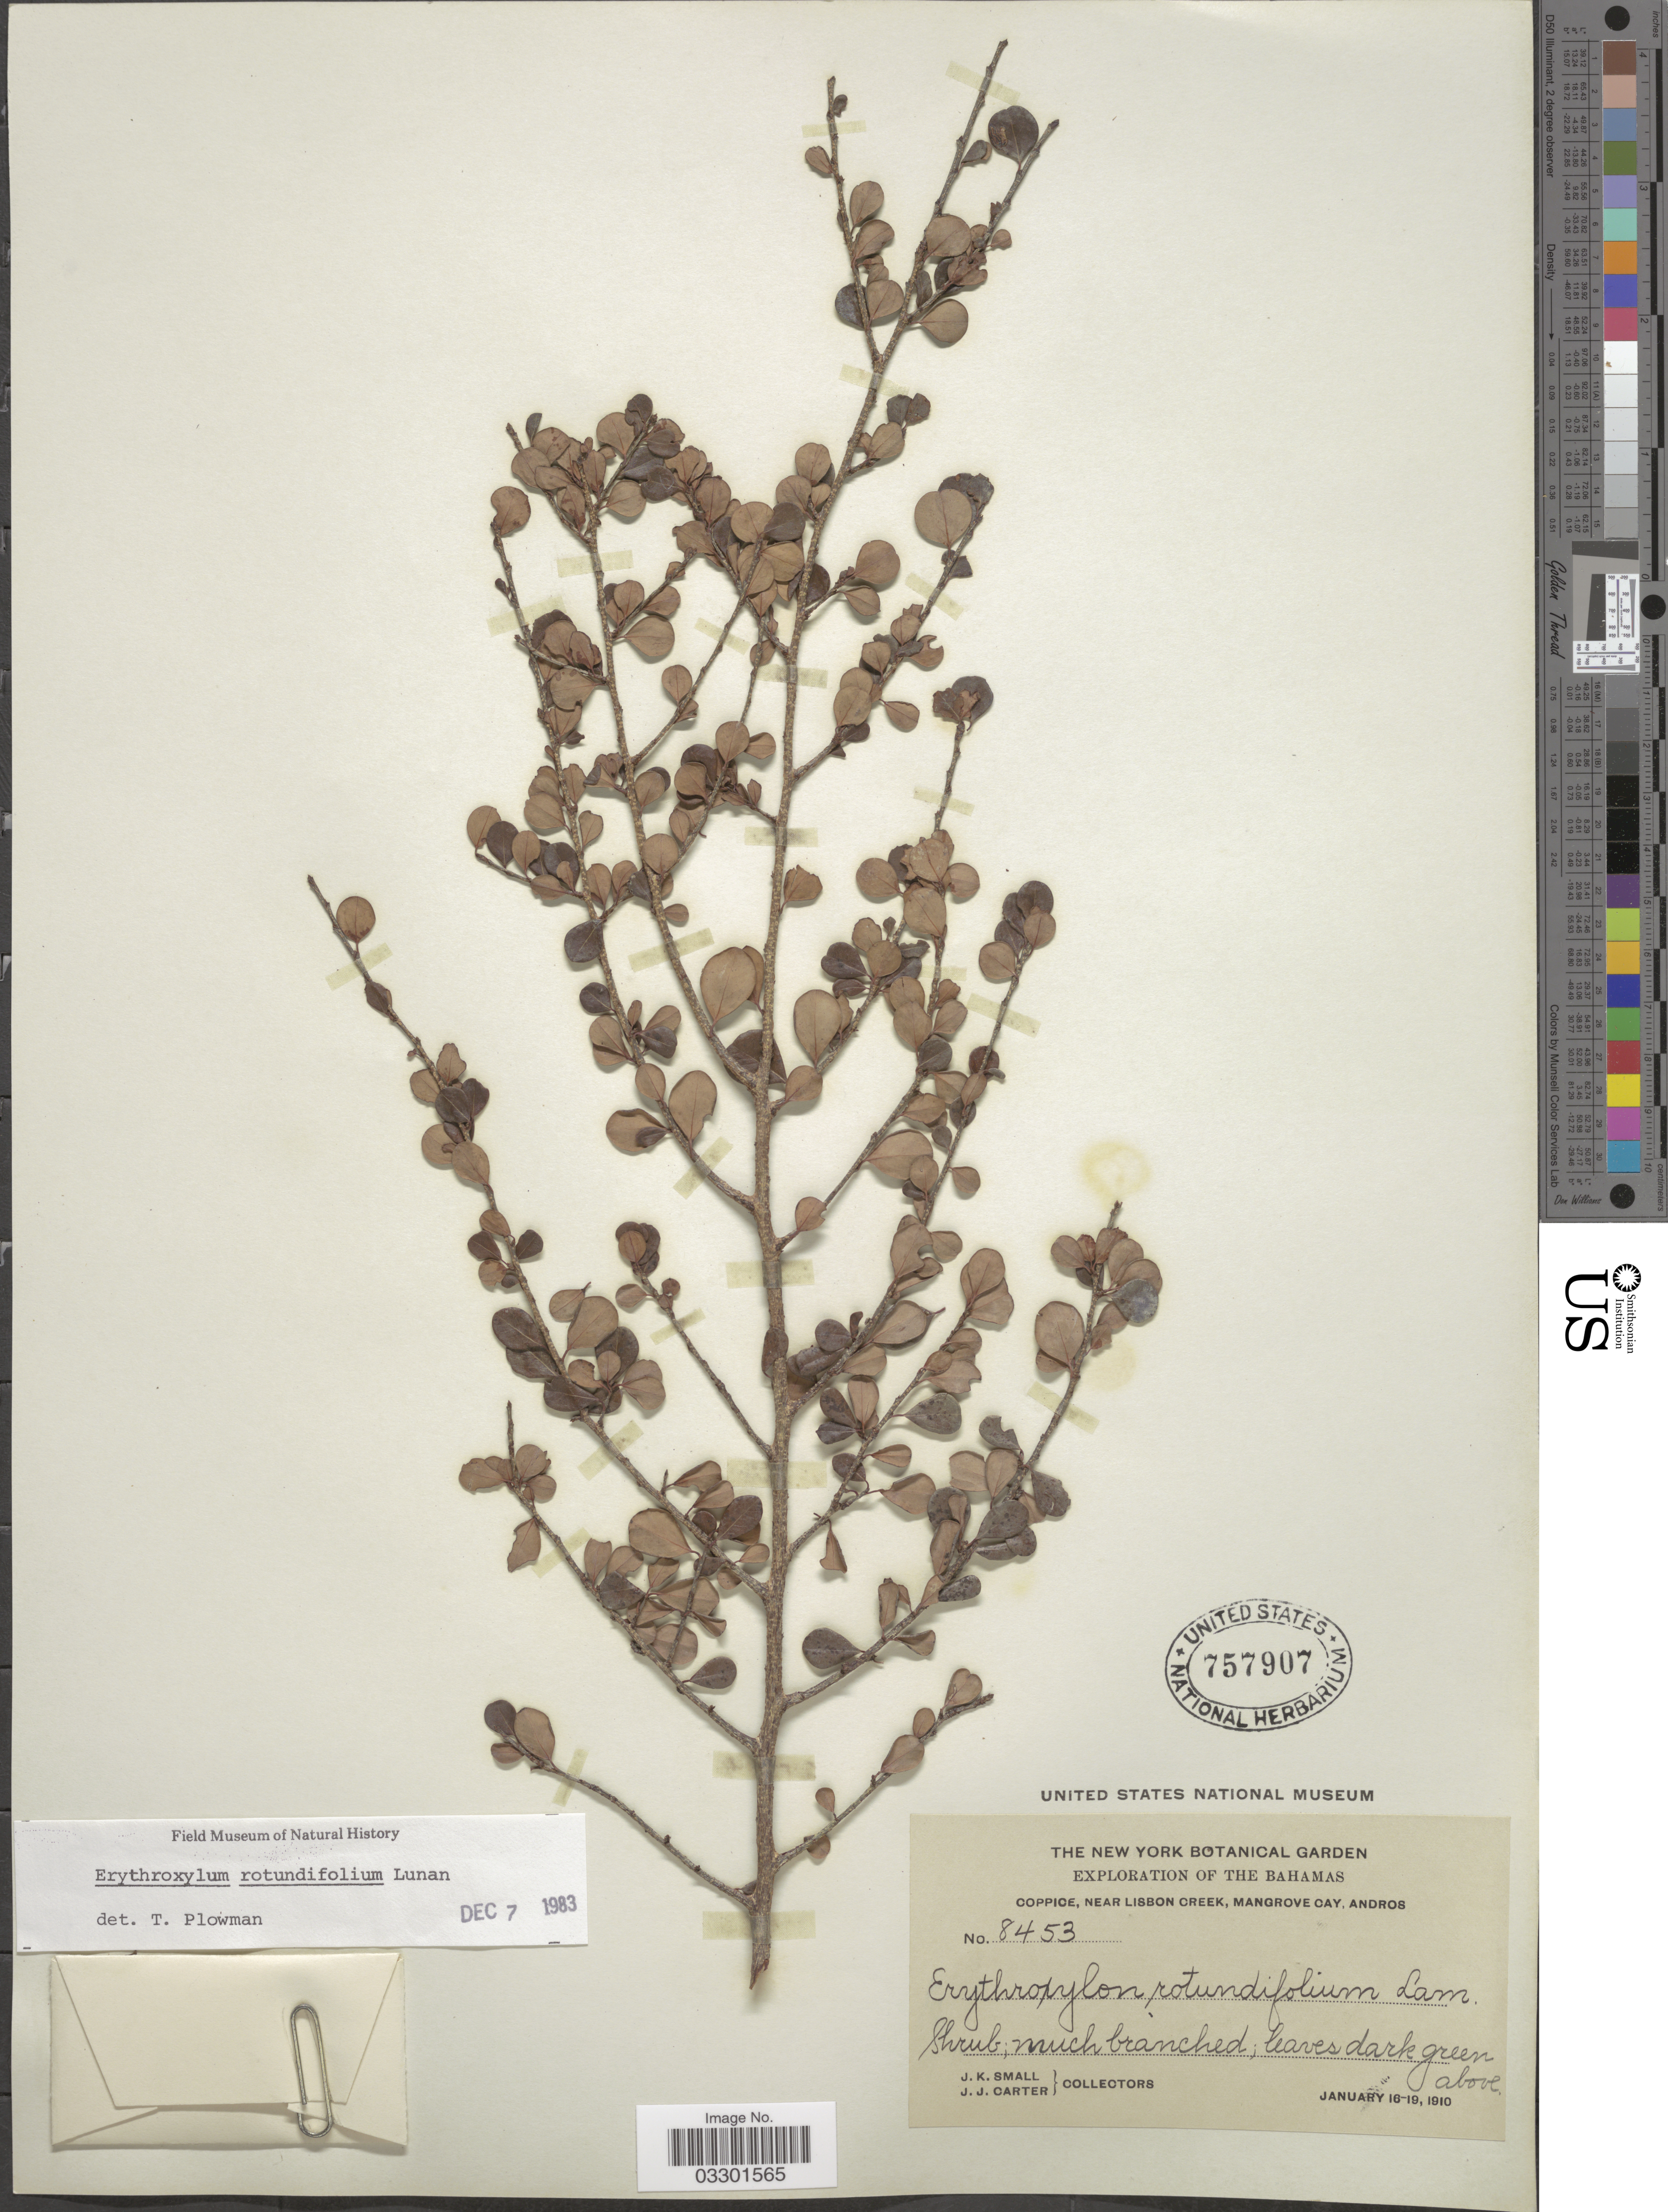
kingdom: Plantae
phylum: Tracheophyta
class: Magnoliopsida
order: Malpighiales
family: Erythroxylaceae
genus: Erythroxylum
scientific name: Erythroxylum rotundifolium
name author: Lunan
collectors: J. K. Small & J. Carter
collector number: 8453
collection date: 1910-01-16/1910-01-19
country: Bahamas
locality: Coppice, Near Lisbon Creek, Mangrove Cay, Andros.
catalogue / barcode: US 757907